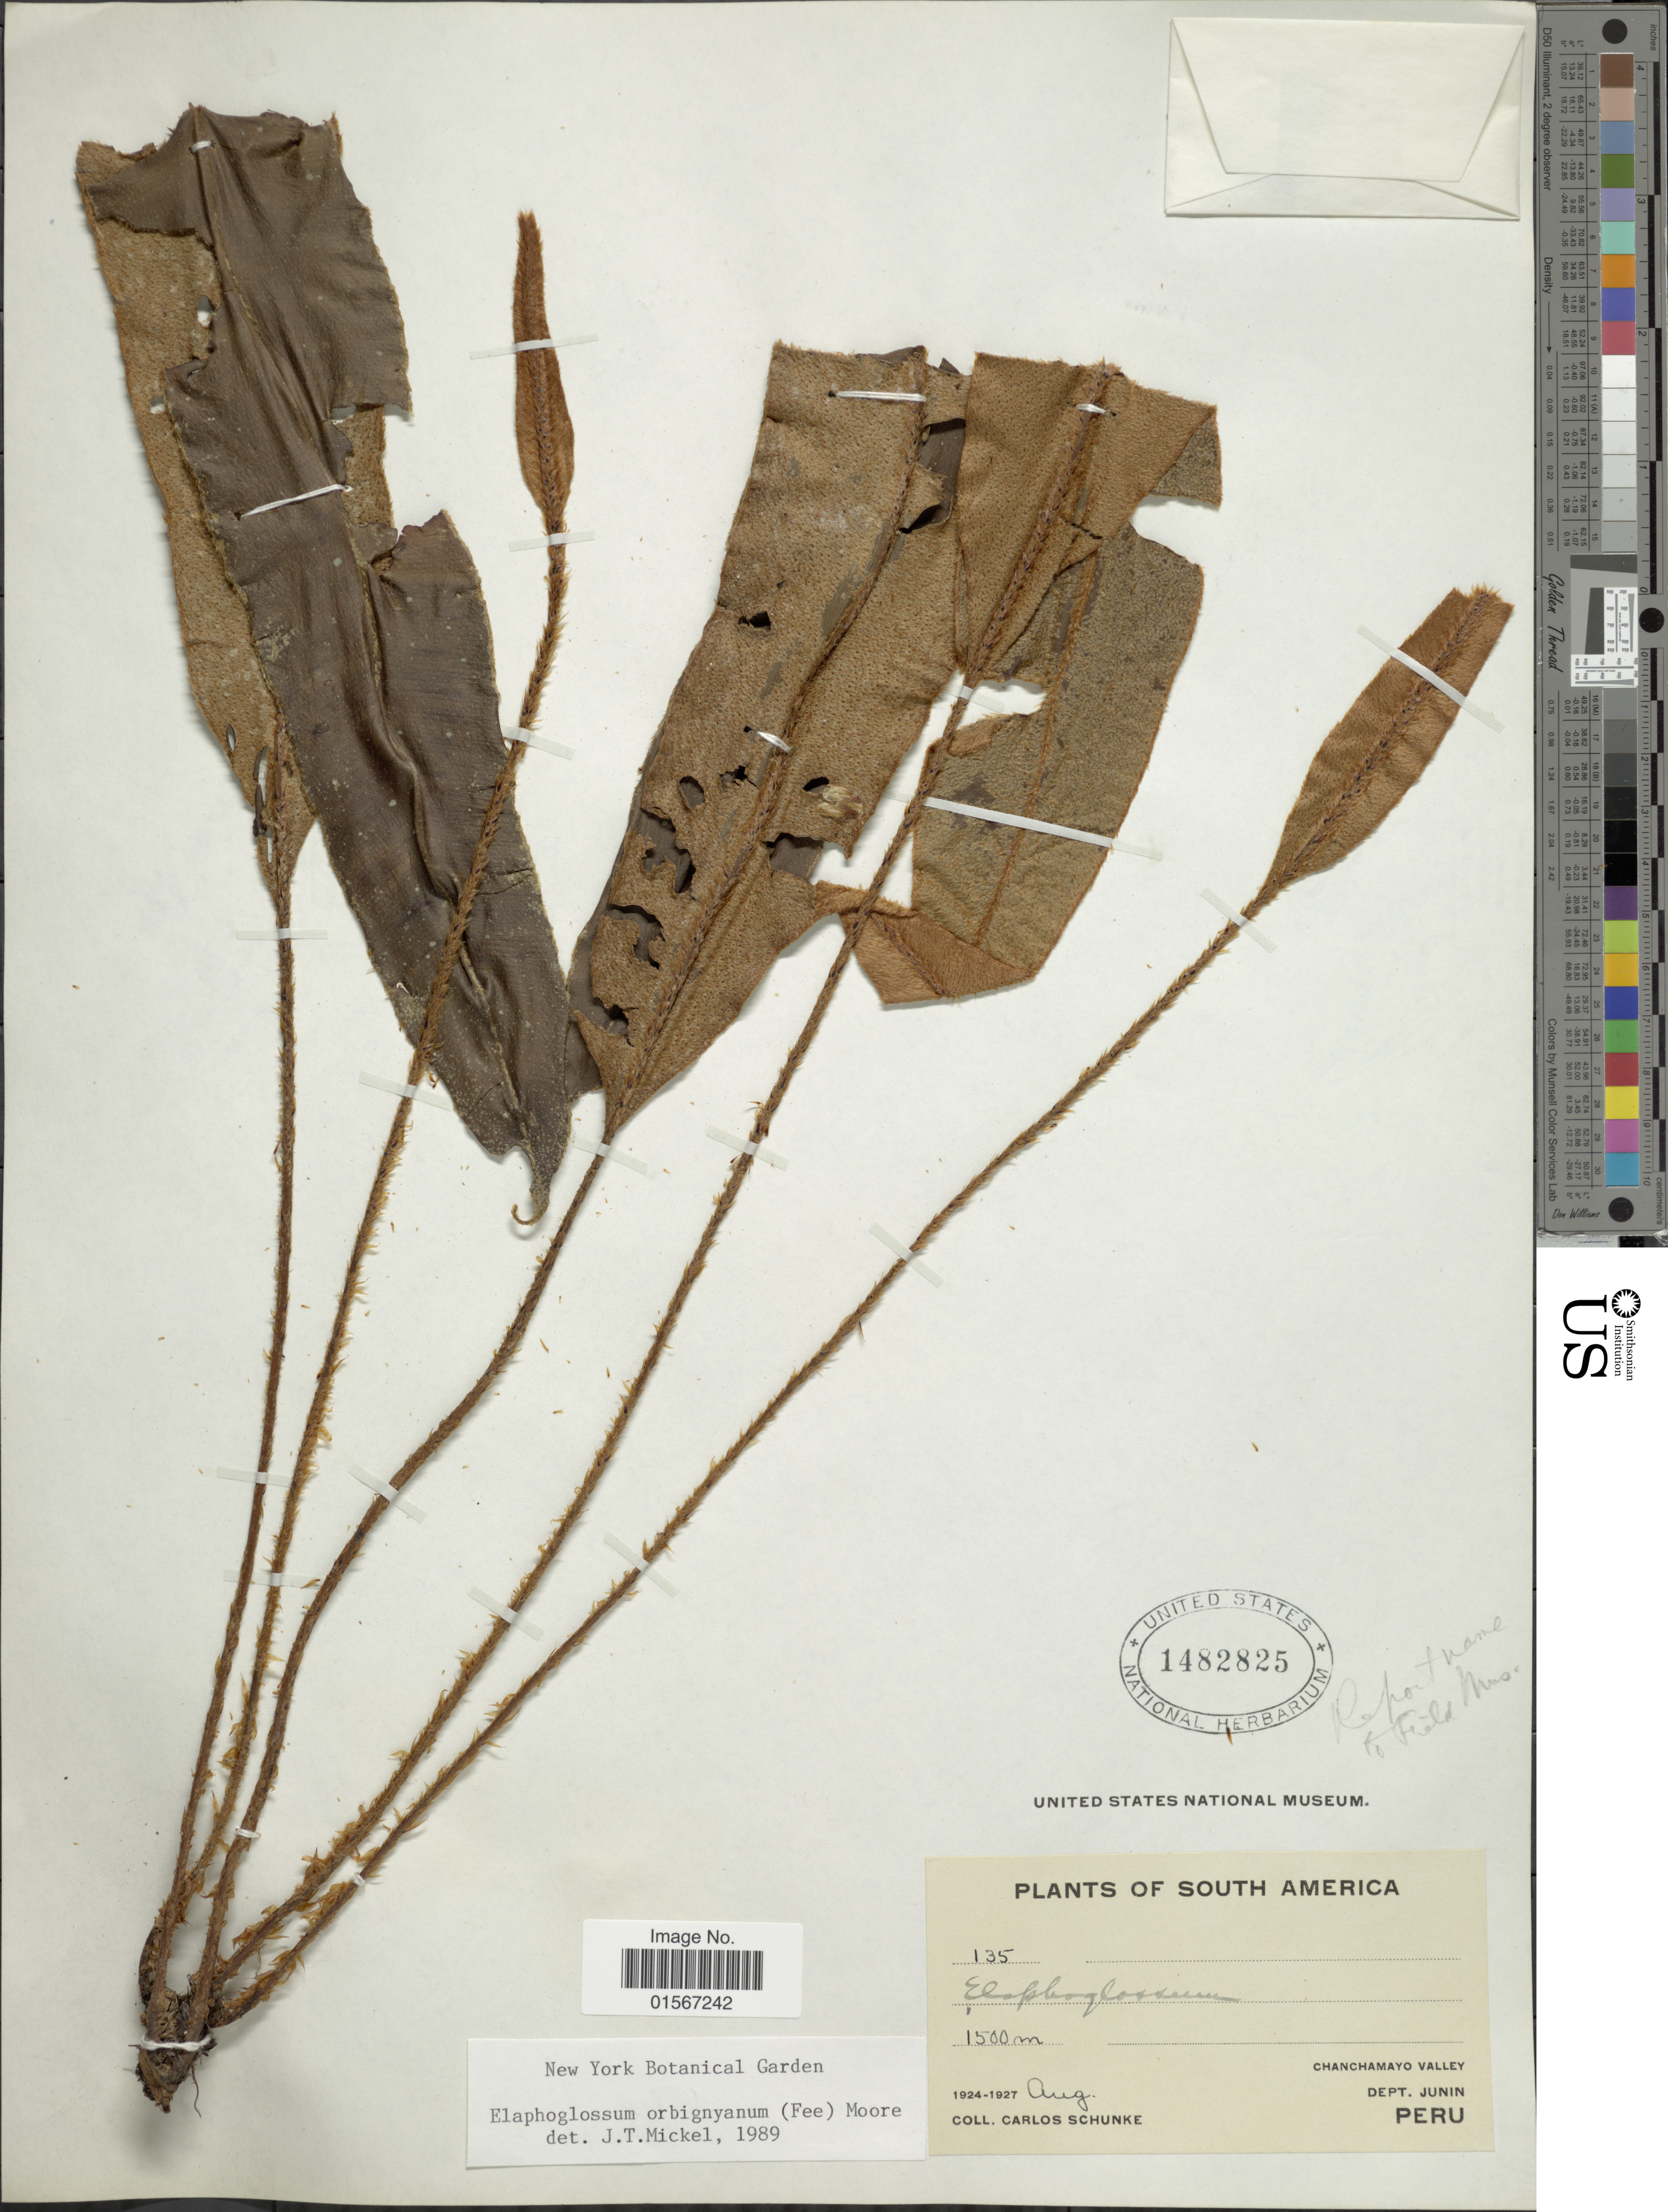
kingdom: Plantae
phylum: Tracheophyta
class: Polypodiopsida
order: Polypodiales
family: Dryopteridaceae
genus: Elaphoglossum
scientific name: Elaphoglossum orbignyanum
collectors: C. Schunke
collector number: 135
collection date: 1924-08/1927-08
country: Peru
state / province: Junín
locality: South America, Chanchamayo Valley, Dept. Junin, Peru.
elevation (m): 1500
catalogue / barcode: US 1482825